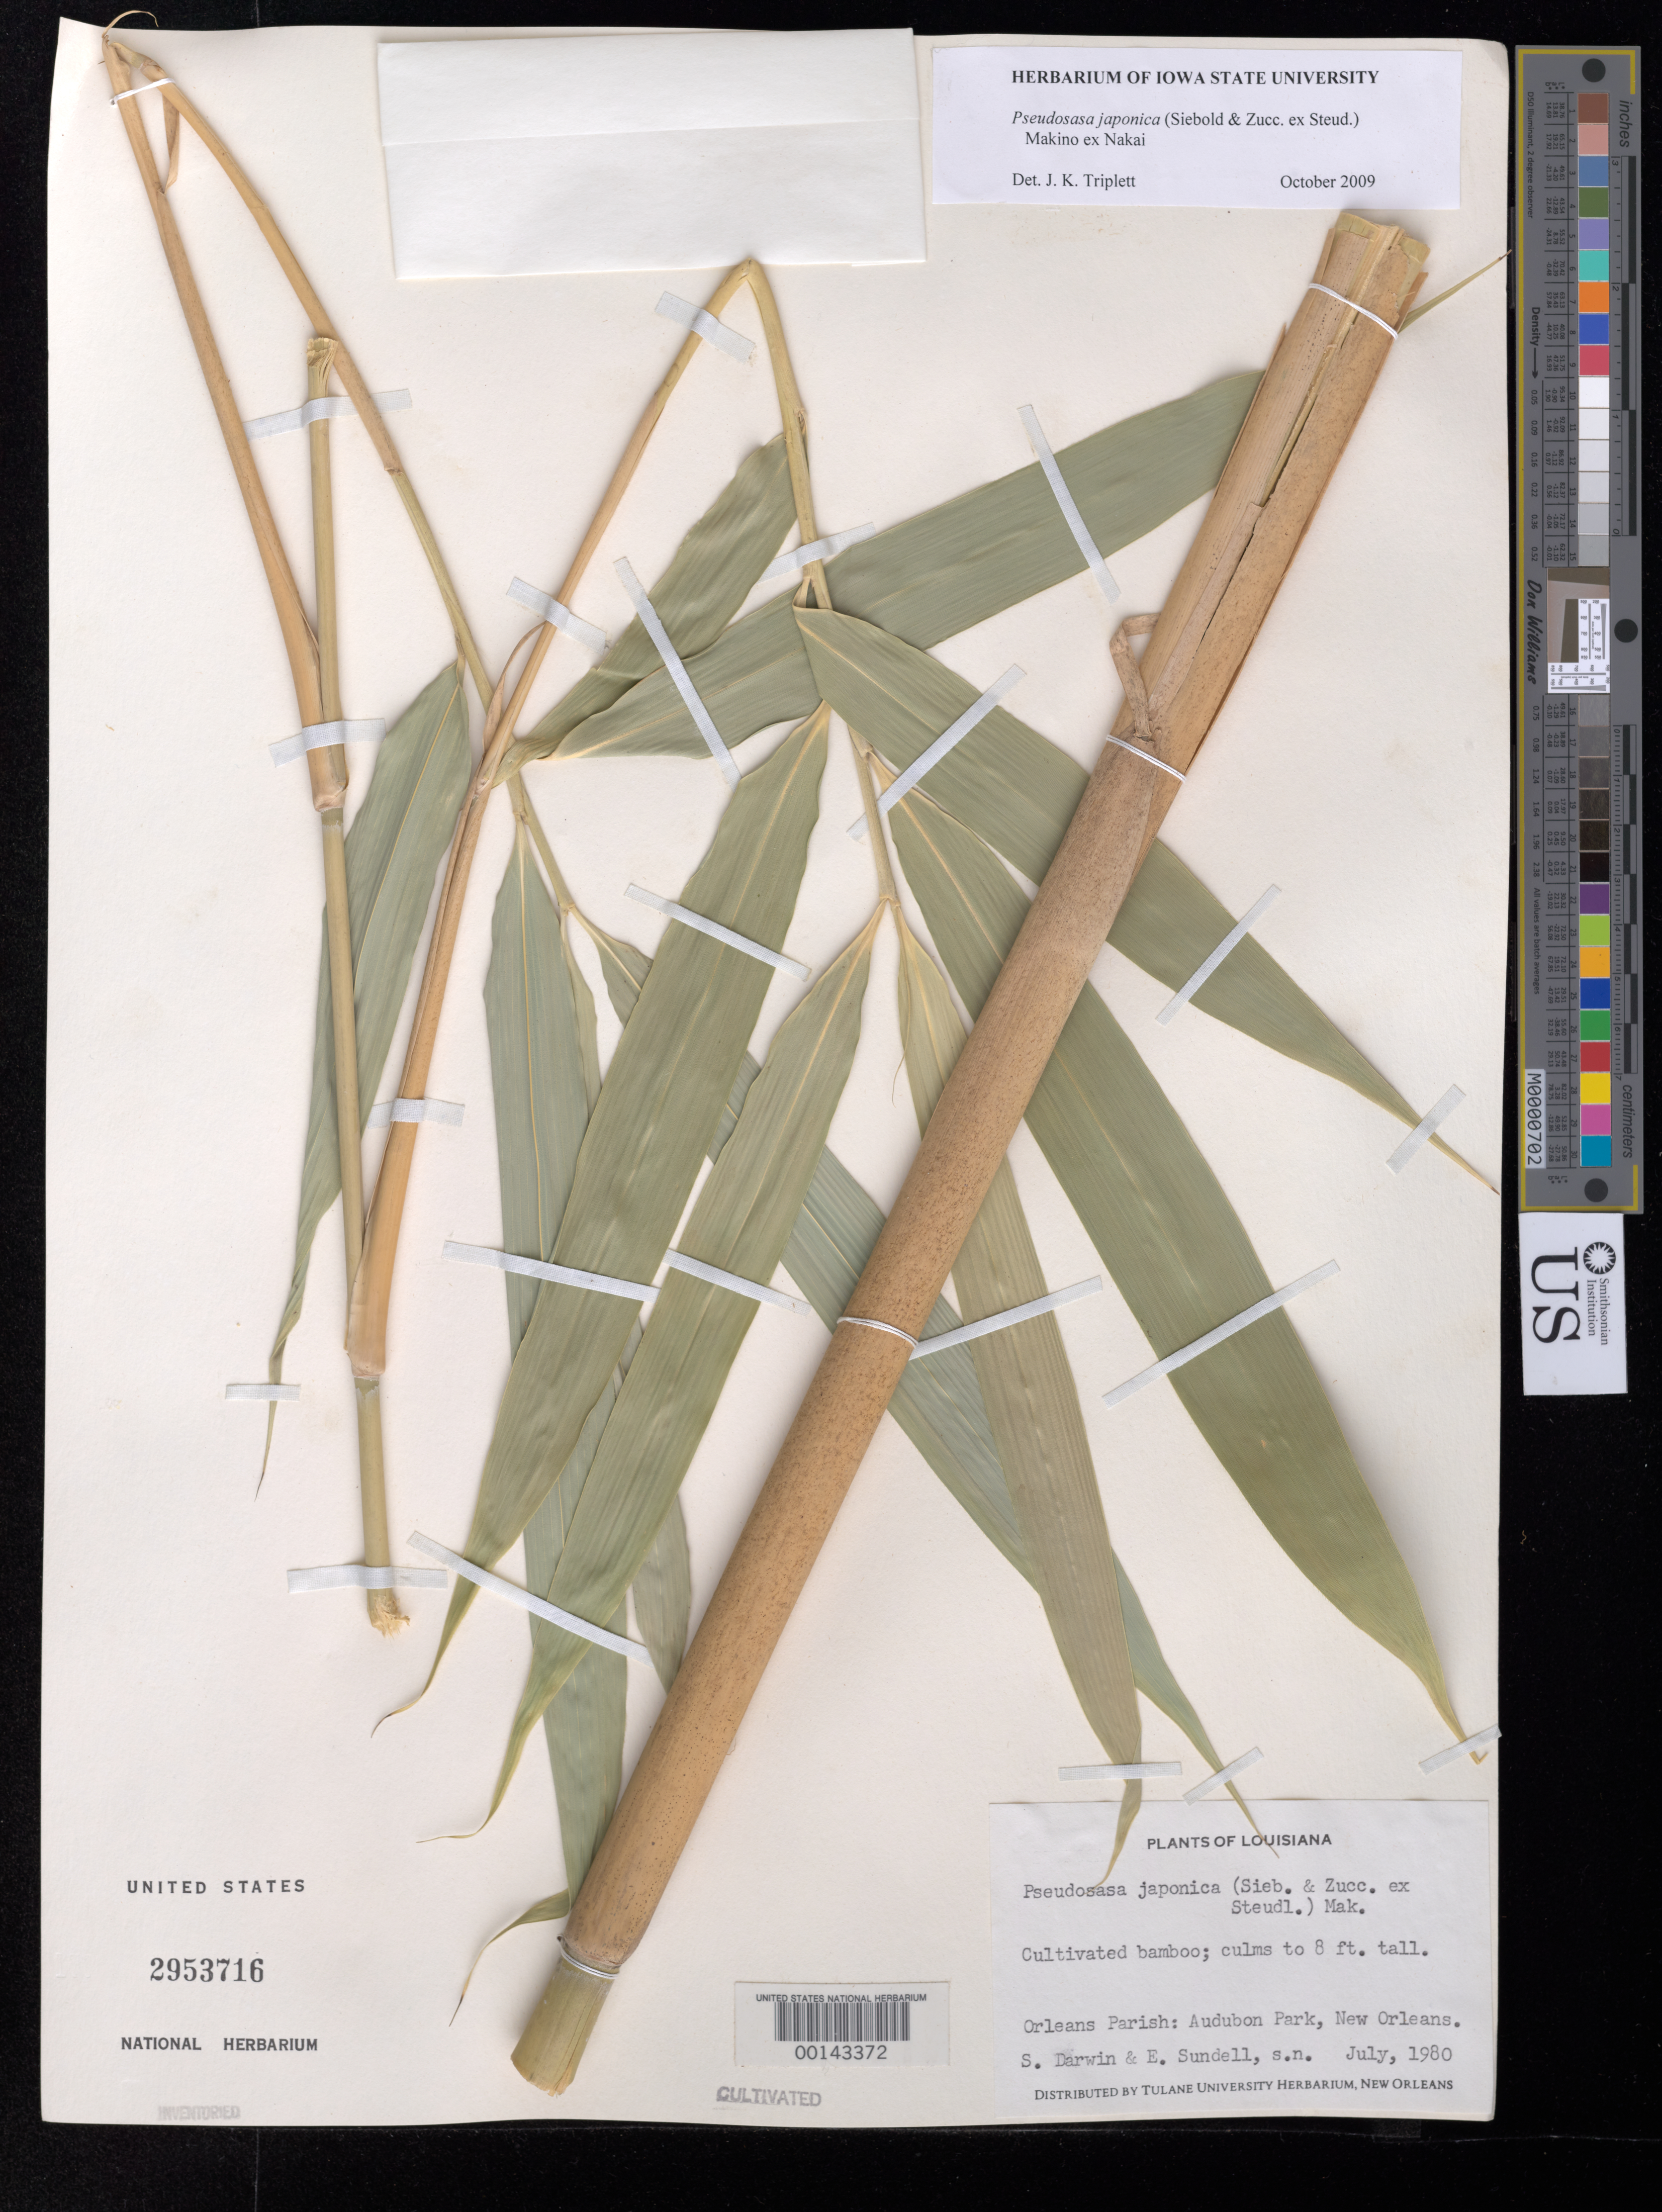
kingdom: Plantae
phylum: Tracheophyta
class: Liliopsida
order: Poales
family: Poaceae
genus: Pseudosasa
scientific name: Pseudosasa japonica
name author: (Siebold & Zucc. ex Steud.) Makino ex Nakai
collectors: S. P. Darwin & E. Sundell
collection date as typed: Jul 1980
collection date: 1980-07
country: United States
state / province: Louisiana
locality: New orleans, audubon park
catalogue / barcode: US 2953716